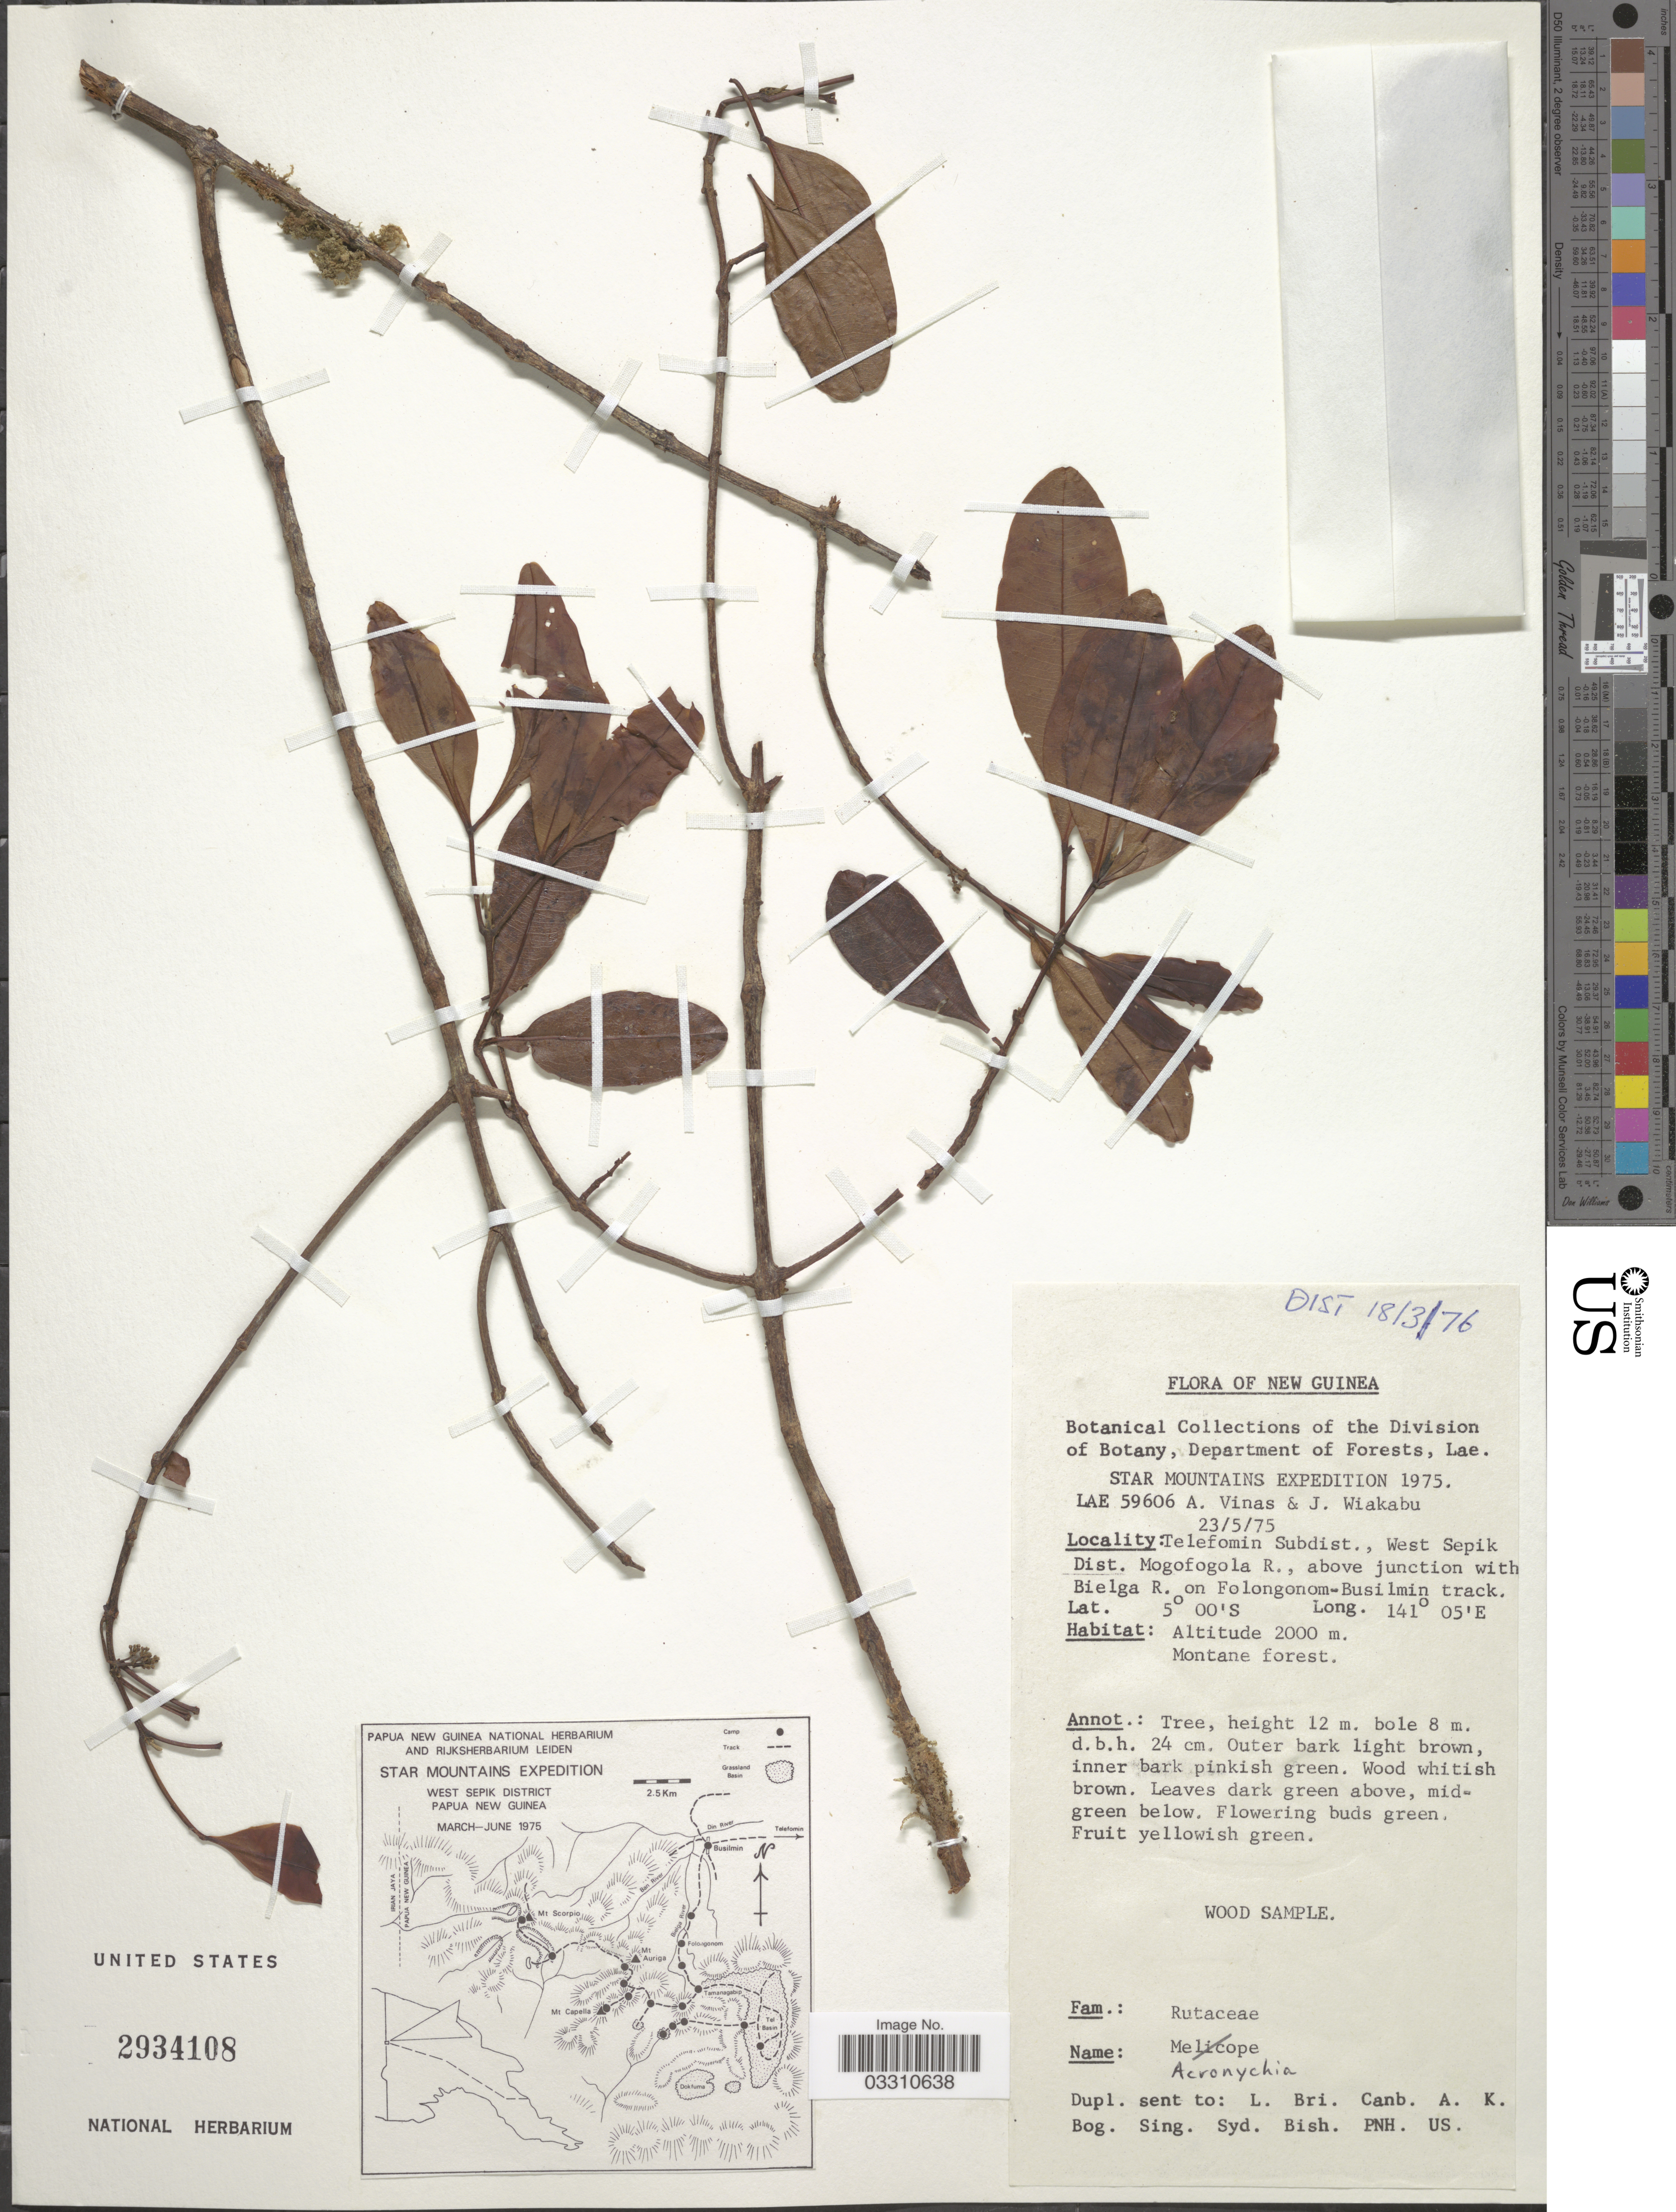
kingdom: Plantae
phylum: Tracheophyta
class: Magnoliopsida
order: Sapindales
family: Rutaceae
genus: Acronychia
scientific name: Acronychia sp.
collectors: A. Vinas & J. Wiakabu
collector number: LAE59606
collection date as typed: Transcribed d/m/y: 23/5/75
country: Papua New Guinea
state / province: Sandaun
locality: New Guinea. Telefomin Subdist., West Sepik Dist. Mogofogola R., above junction with Bielga R. on Folongonom-Busilmin track.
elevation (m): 2000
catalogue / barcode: US 2934108